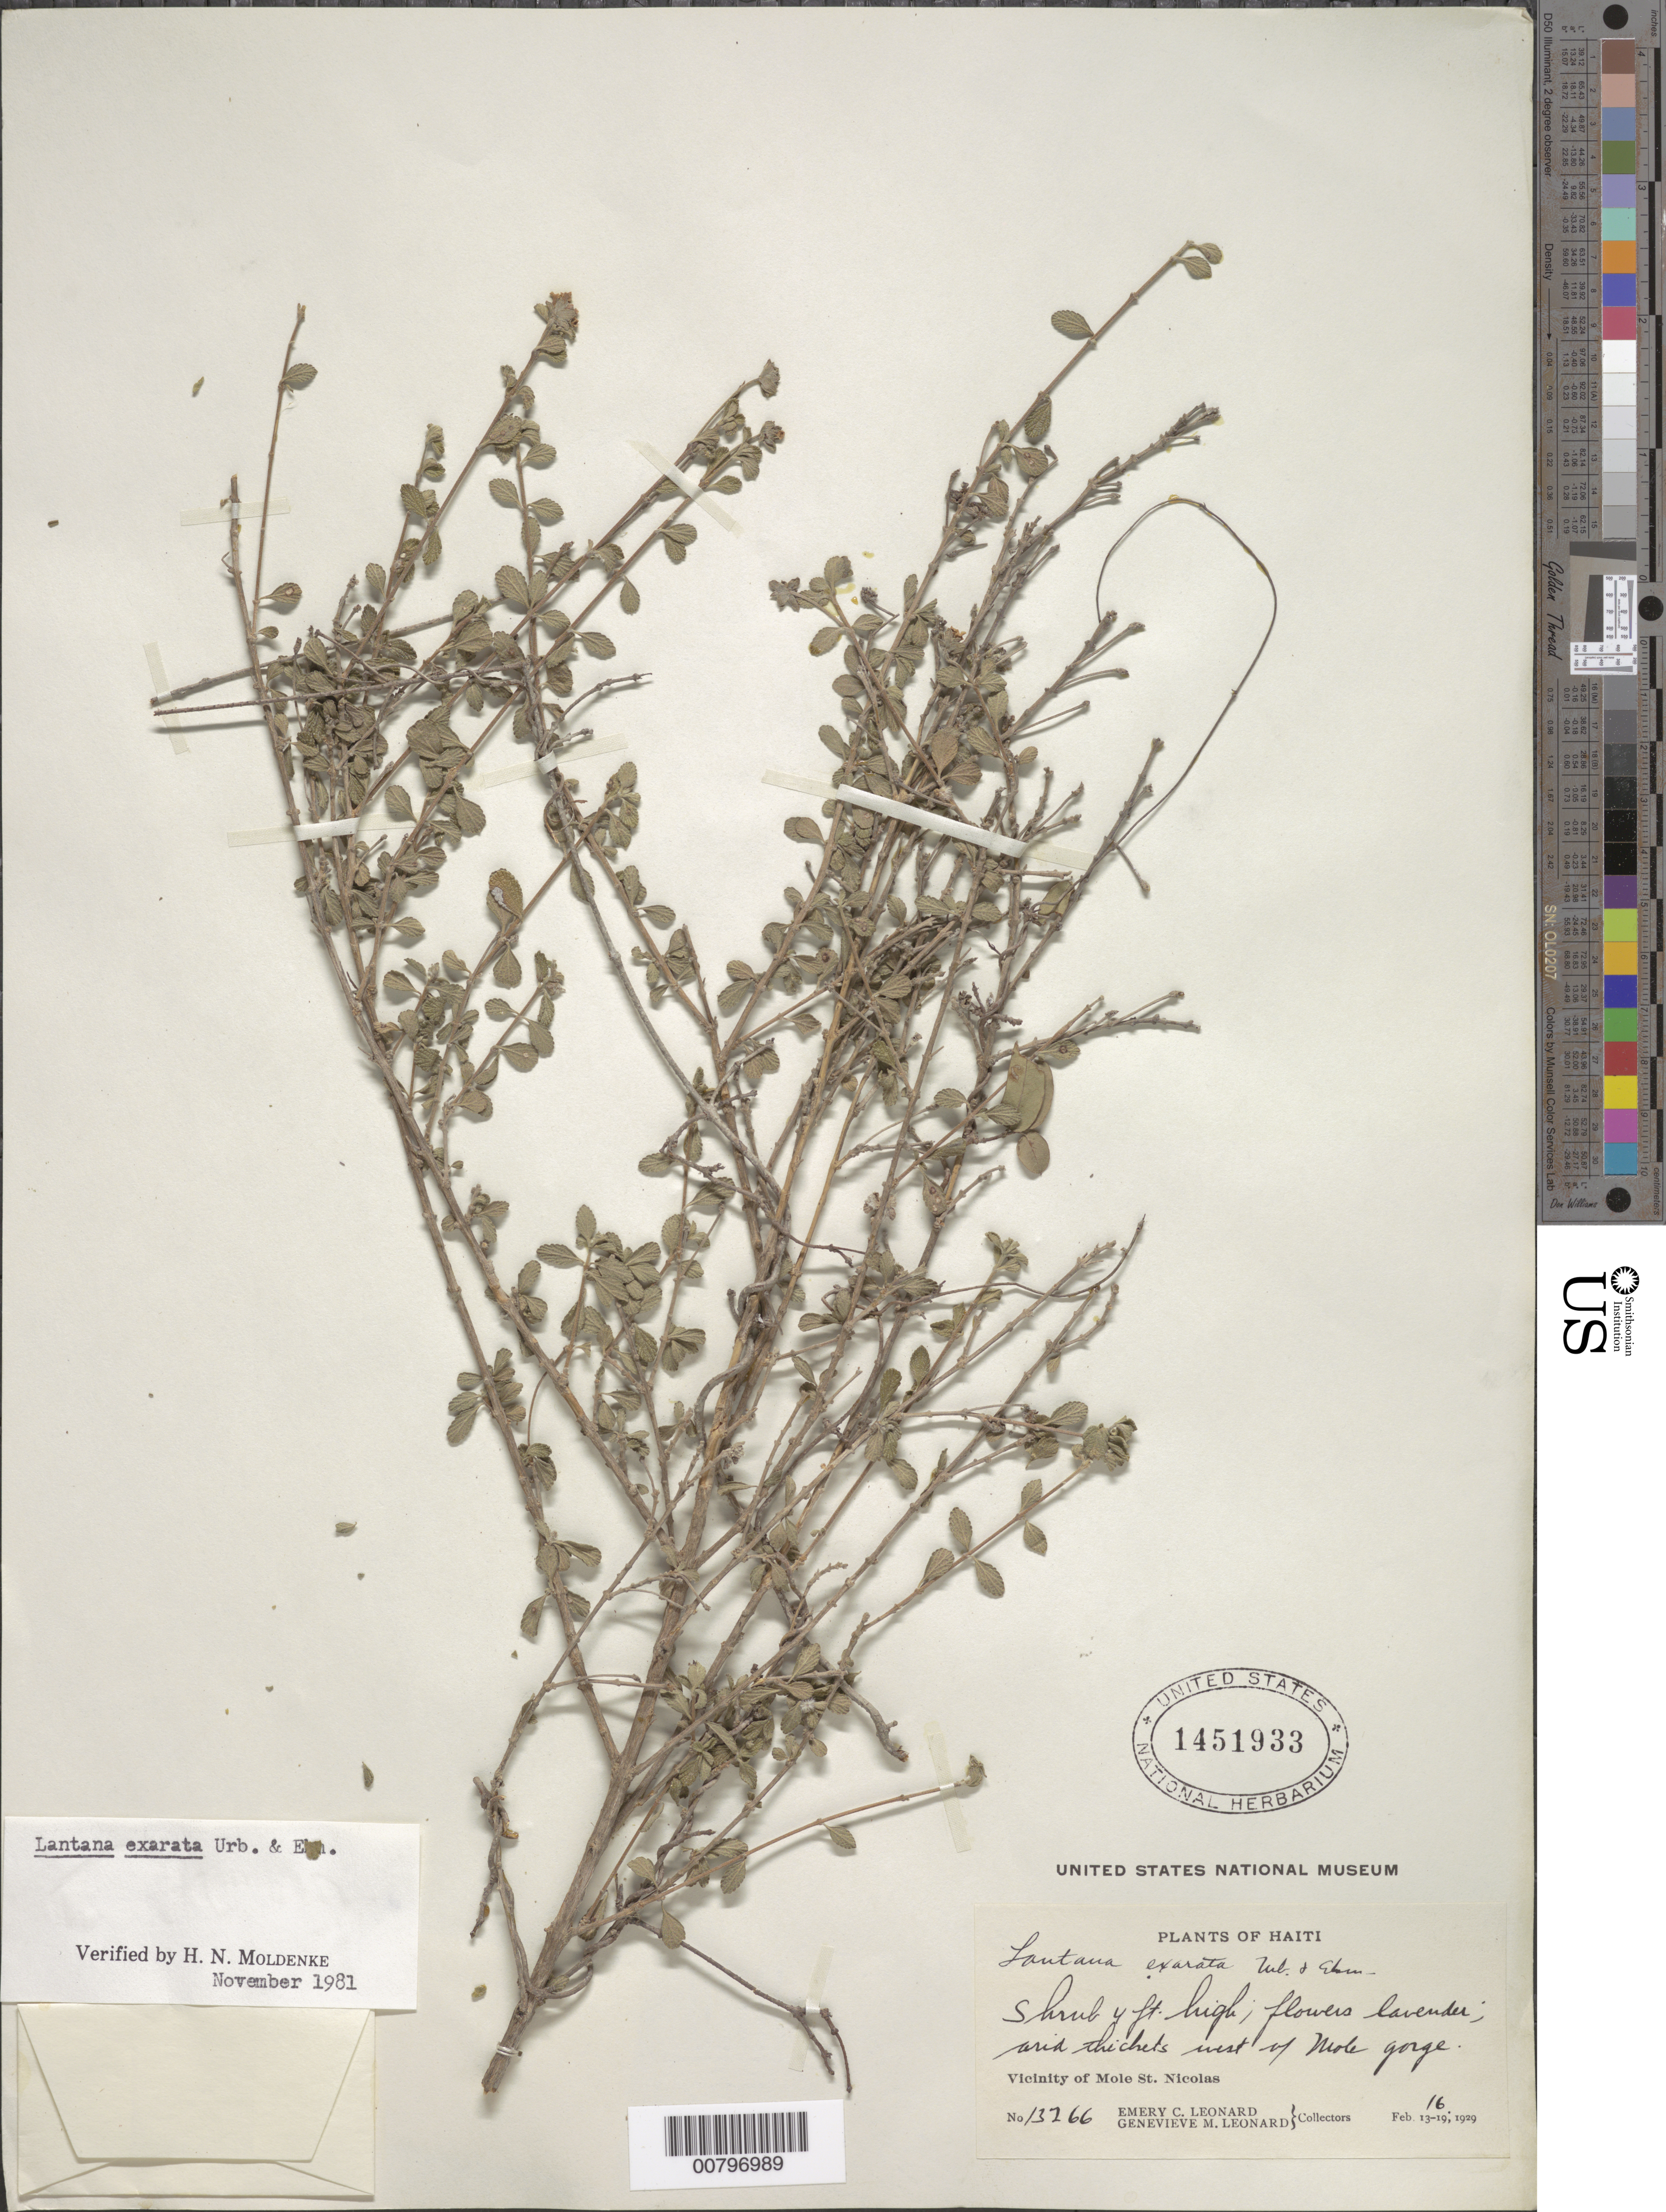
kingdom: Plantae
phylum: Tracheophyta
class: Magnoliopsida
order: Lamiales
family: Verbenaceae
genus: Lantana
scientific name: Lantana exarata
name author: Urb. & Ekman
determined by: Moldenke, H. N.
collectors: E. C. Leonard & G. M. Leonard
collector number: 13266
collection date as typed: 16 Feb 1929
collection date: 1929-02-16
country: Haiti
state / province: Nord-Ouest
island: Hispaniola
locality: Vicinity of Mole St. Nicolas, W of Mole Gorge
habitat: Arid thickets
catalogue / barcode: US 1451933